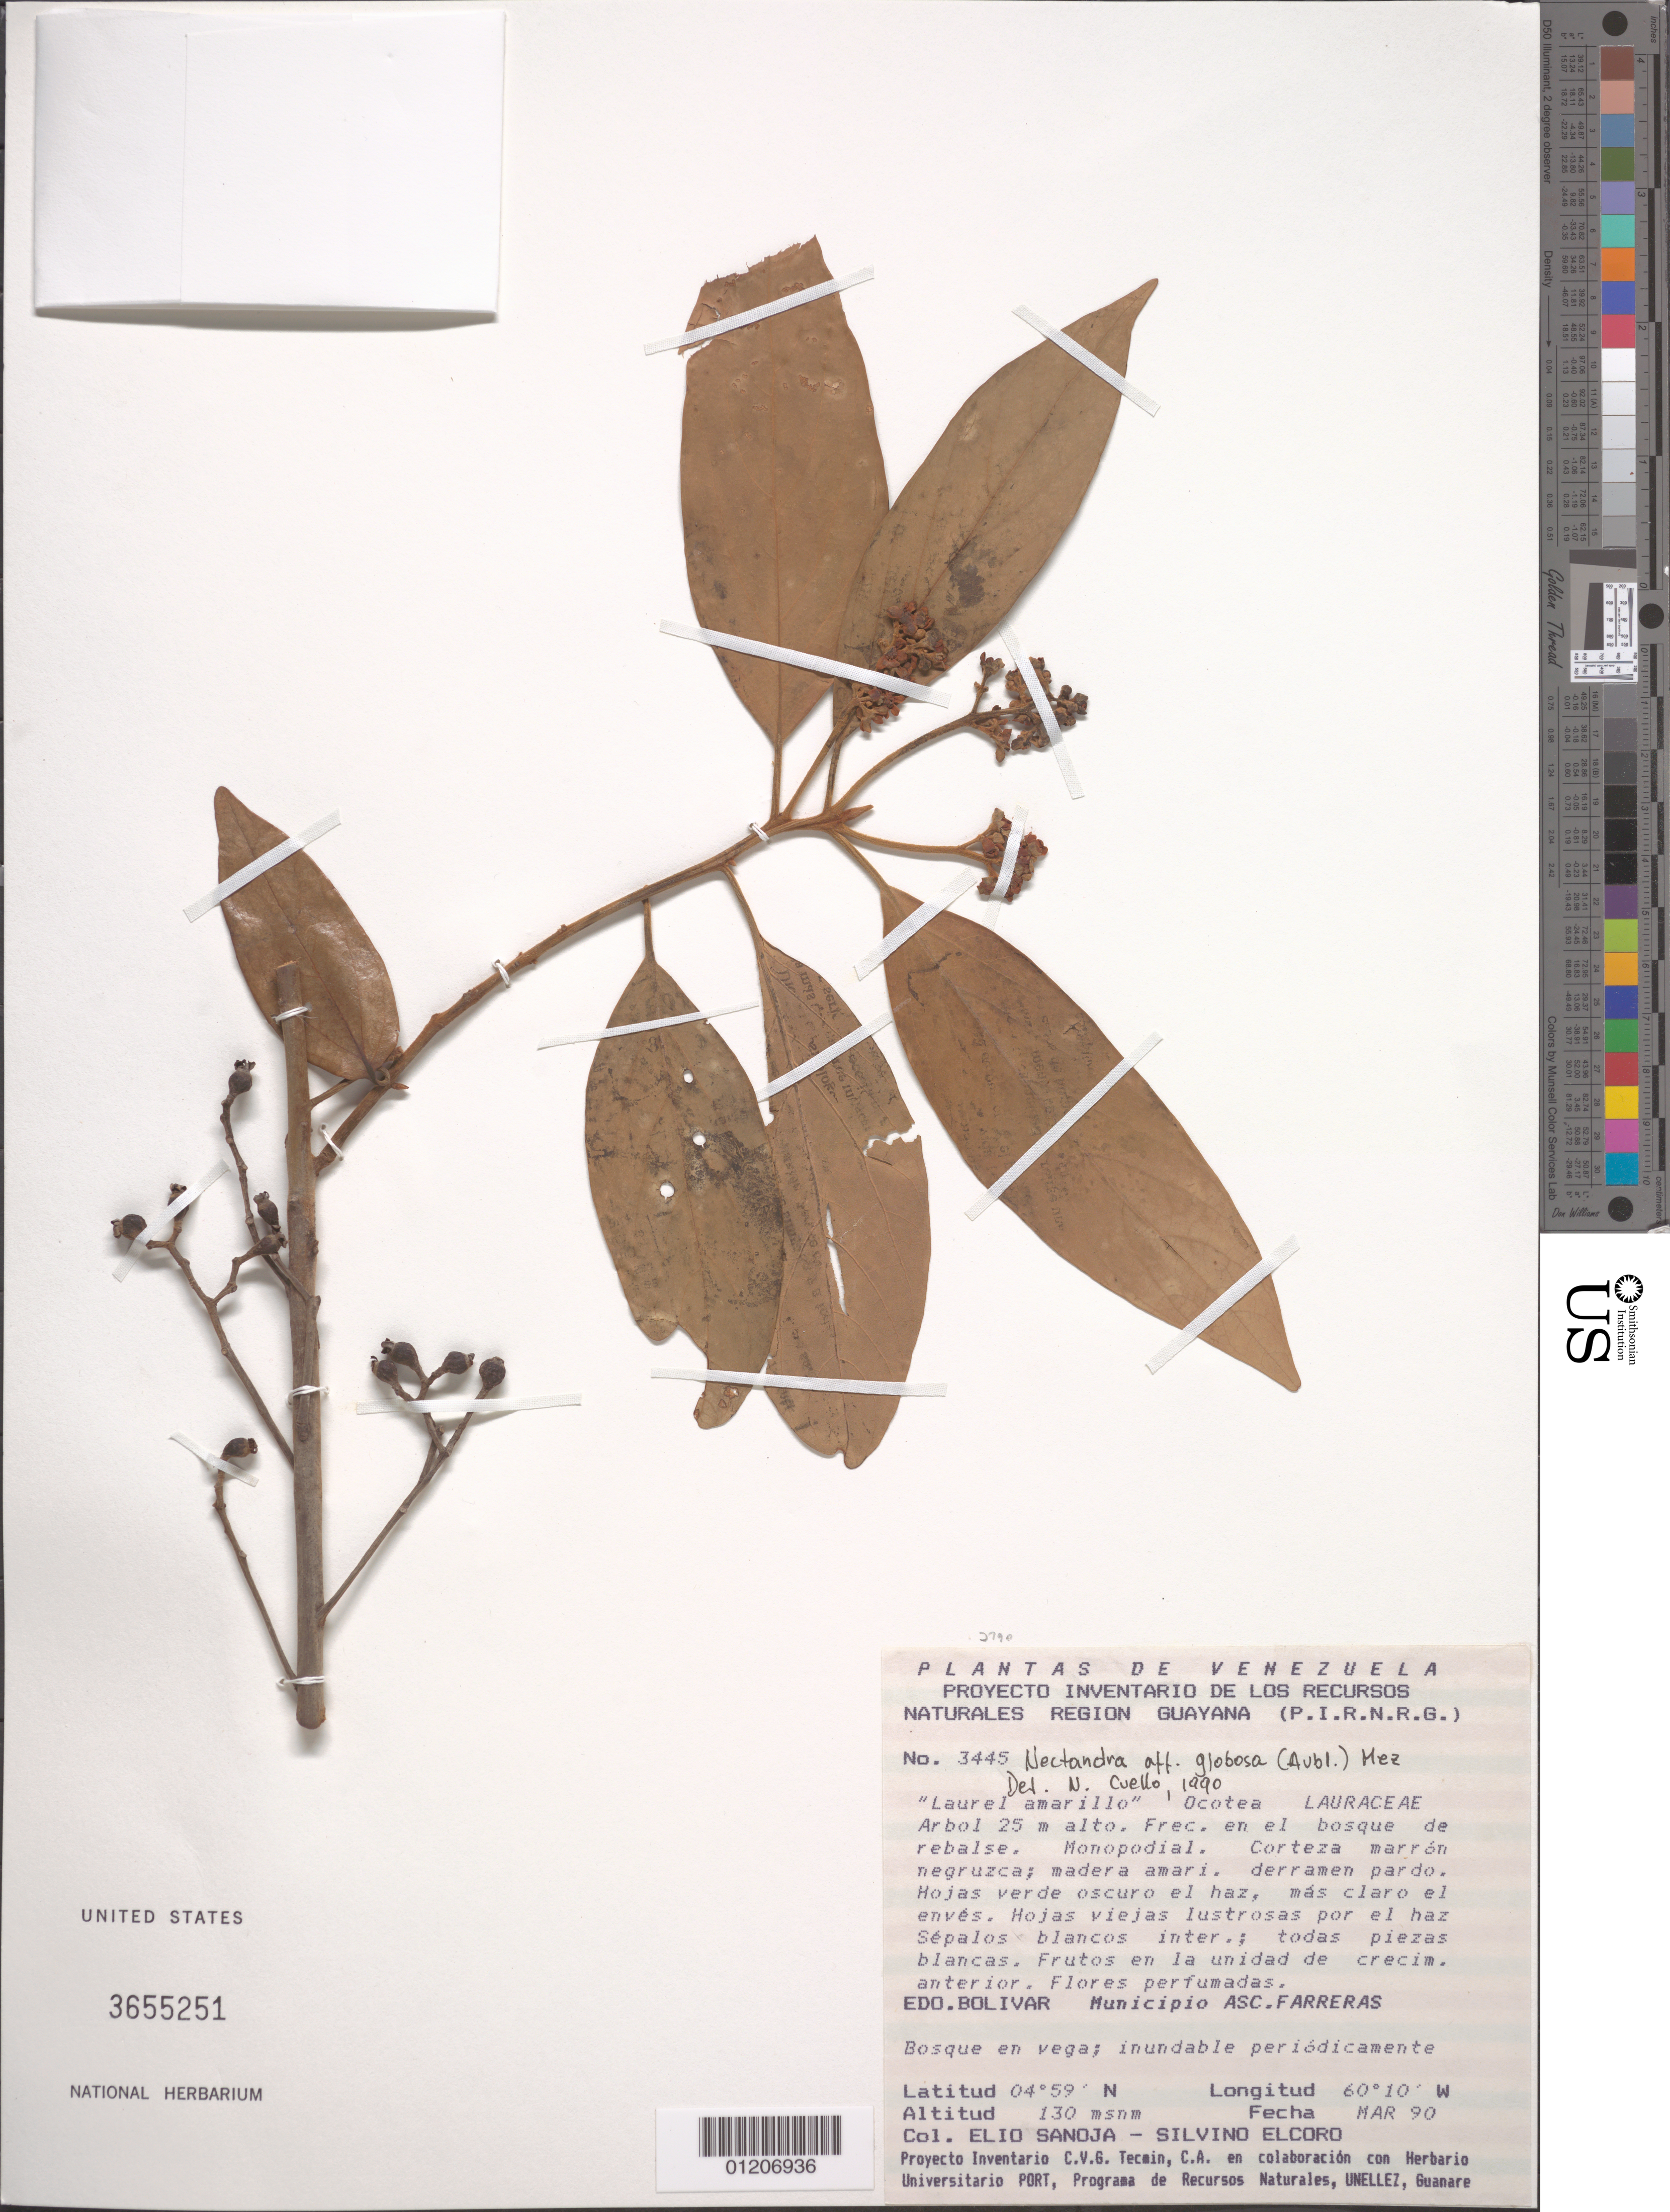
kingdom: Plantae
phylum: Tracheophyta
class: Magnoliopsida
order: Laurales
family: Lauraceae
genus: Nectandra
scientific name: Nectandra globosa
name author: (Aubl.) Mez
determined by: Cuello, Nidia L.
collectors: E. Sanoja & S. Elcoro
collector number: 3445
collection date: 1990-03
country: Venezuela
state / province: Bolívar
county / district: Sucre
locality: Ascención Farreras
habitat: Bosque en vega; inundable periodicamente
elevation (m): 130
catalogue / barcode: US 3655251